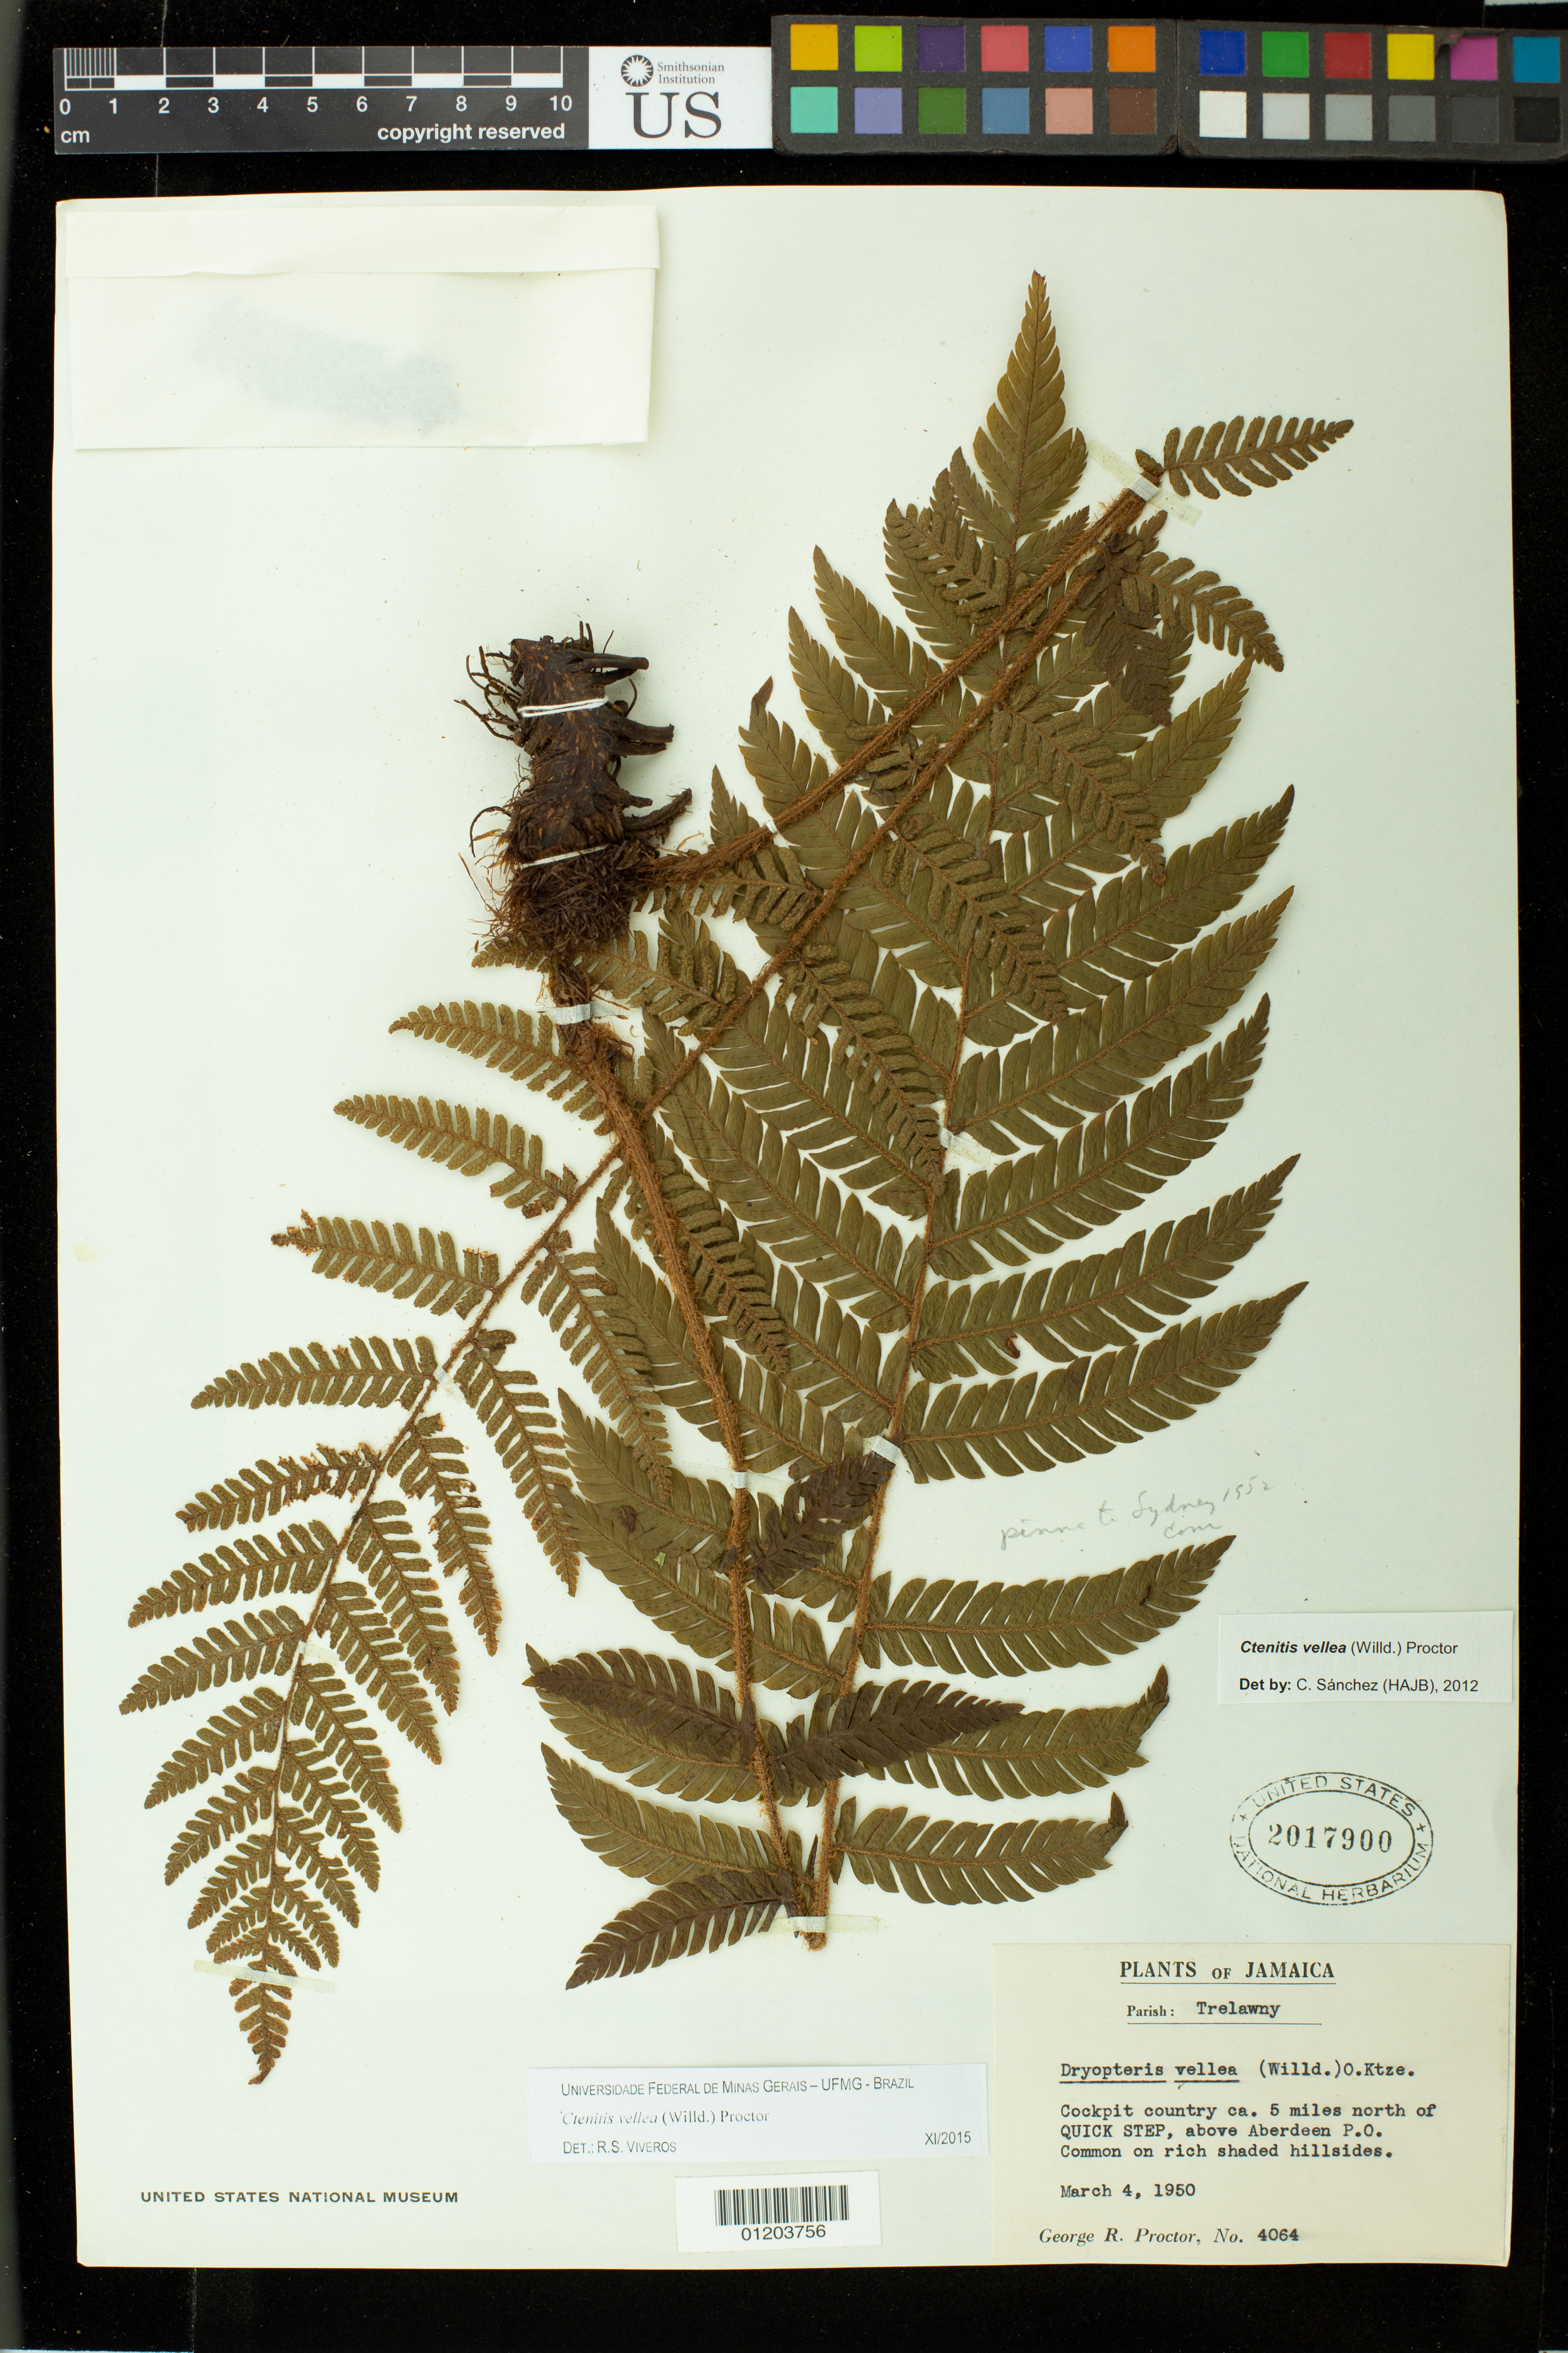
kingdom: Plantae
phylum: Tracheophyta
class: Polypodiopsida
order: Polypodiales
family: Dryopteridaceae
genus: Ctenitis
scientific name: Ctenitis vellea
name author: (Willd.) Proctor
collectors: G. R. Proctor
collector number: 4064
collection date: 1950-03-04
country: Jamaica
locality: Quick Step; cockpit country ca. 5 miles N of Quick Step, above Aberdeen P.O.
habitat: Common on rich shaded hillsides.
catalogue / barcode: US 2017900